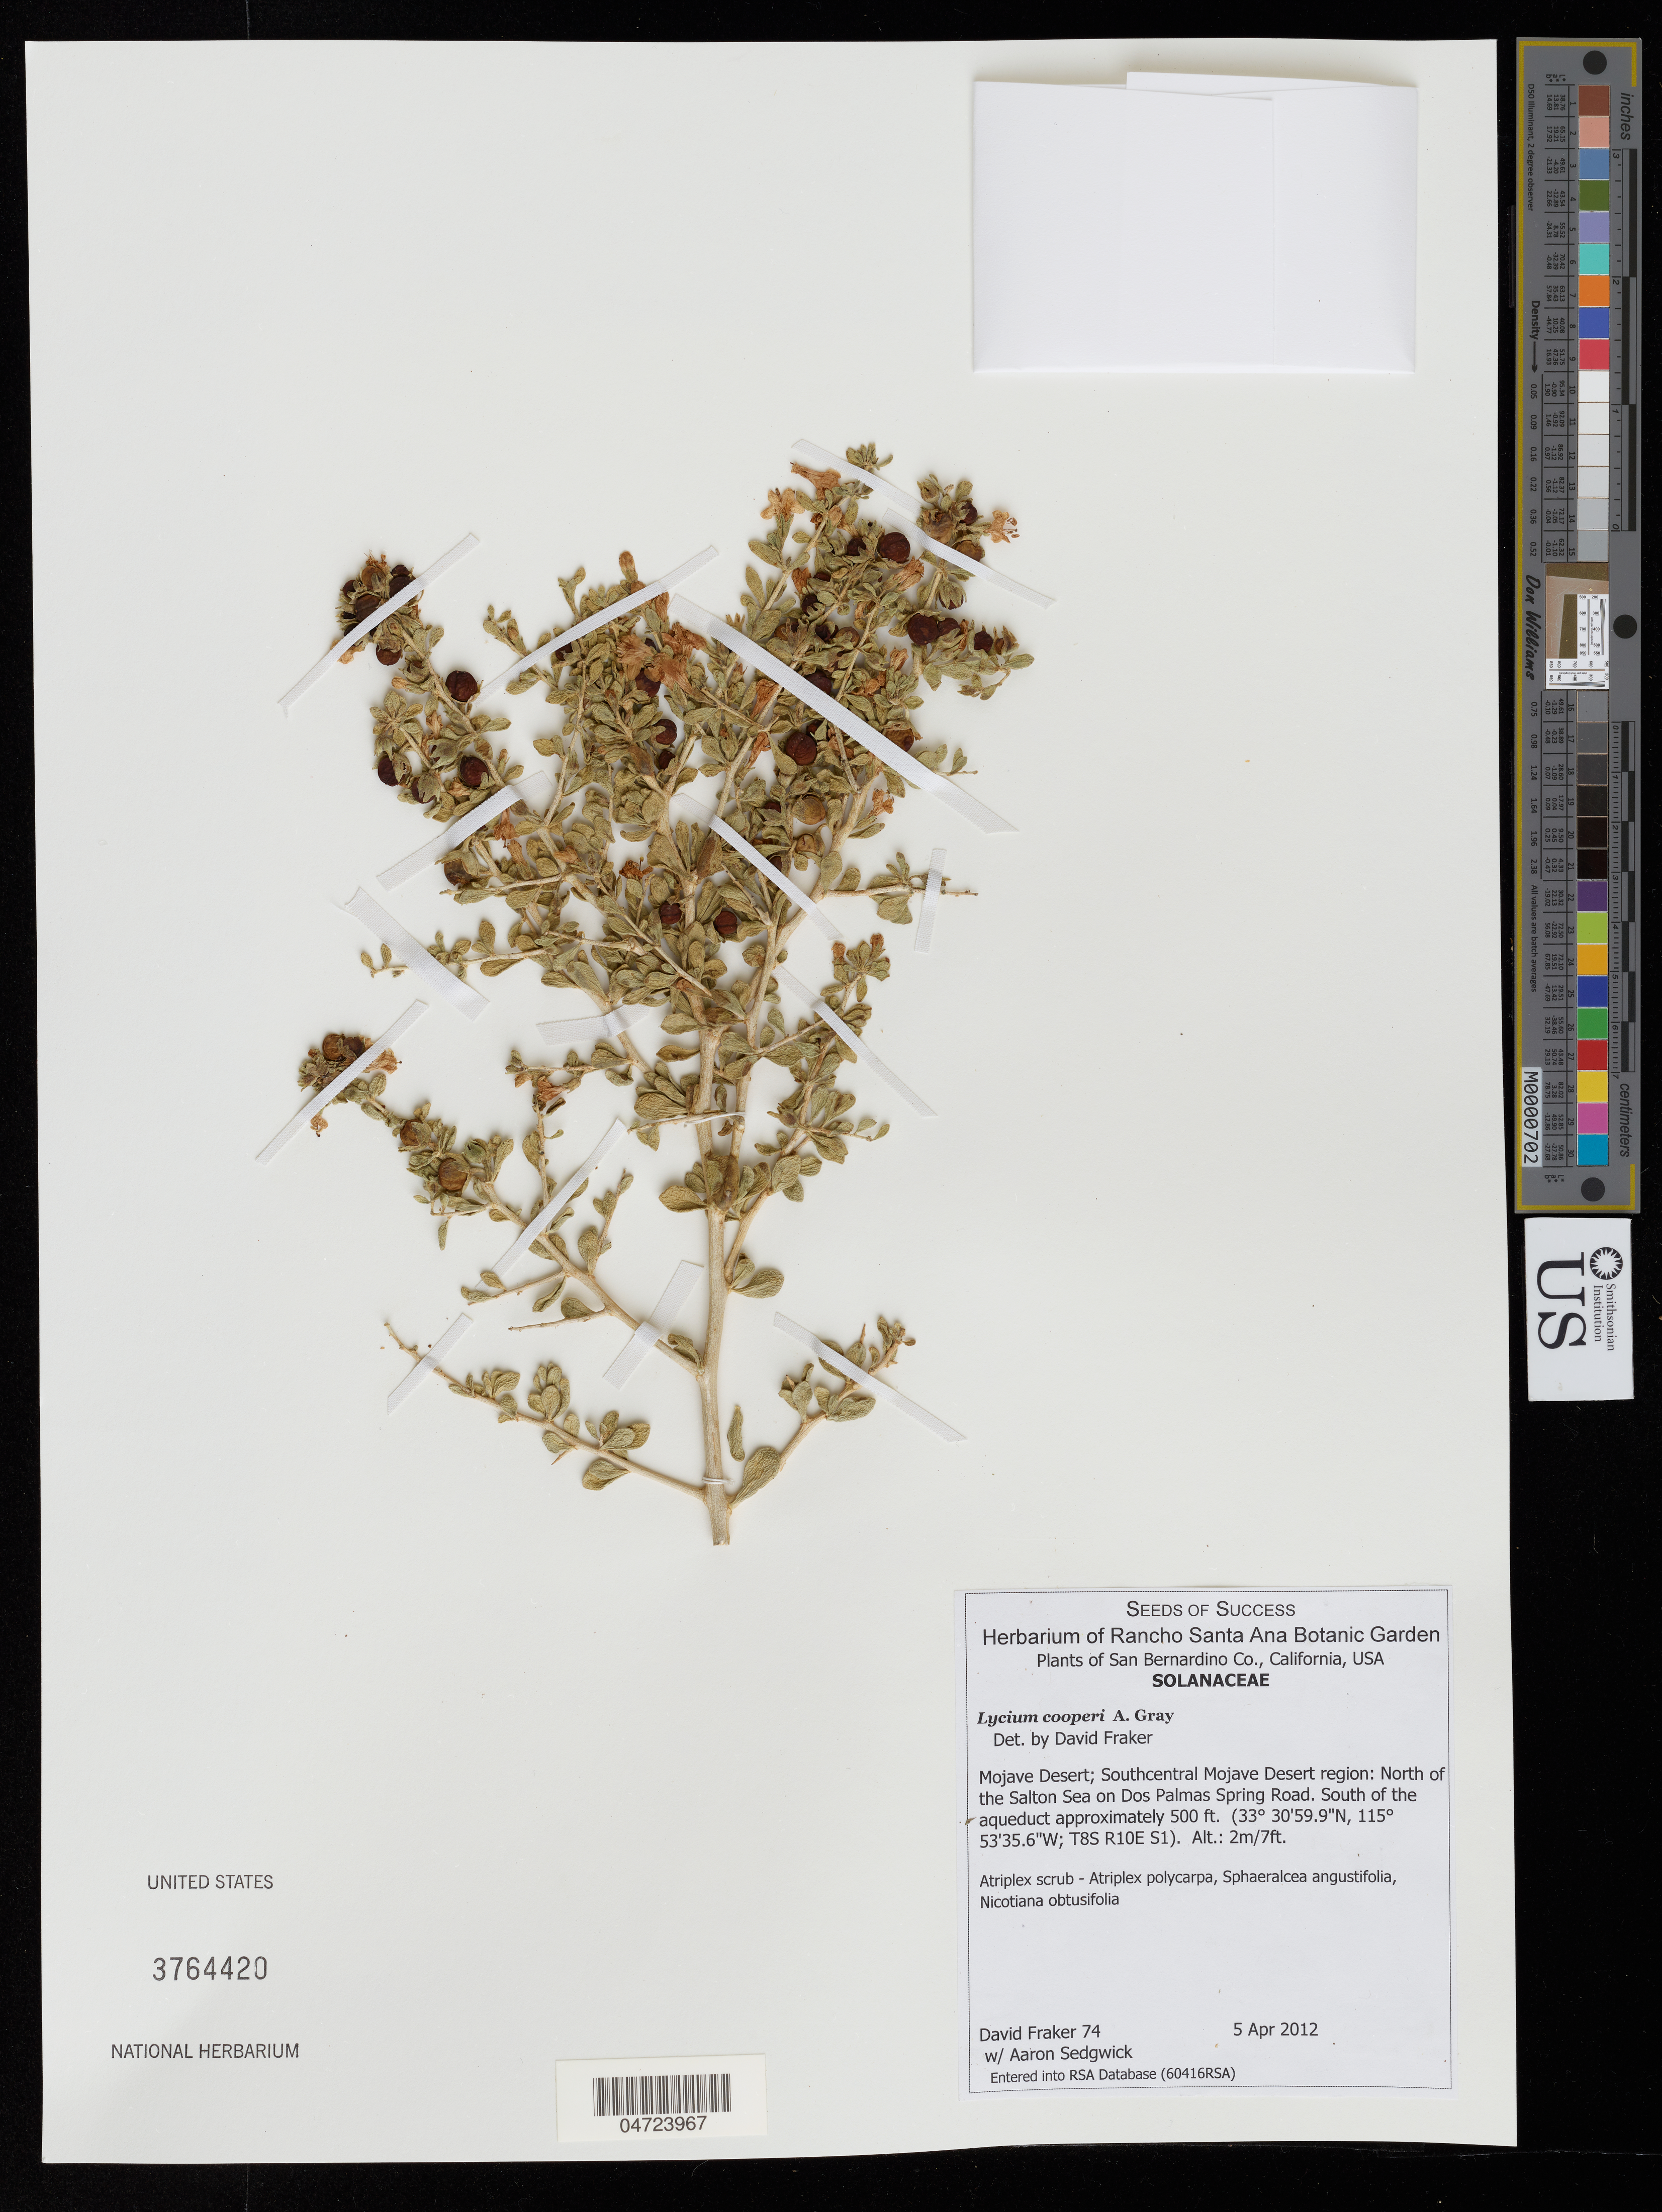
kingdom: Plantae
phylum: Tracheophyta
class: Magnoliopsida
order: Solanales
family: Solanaceae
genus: Lycium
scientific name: Lycium cooperi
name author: A. Gray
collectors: D. Fraker & A. Sedgwick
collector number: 74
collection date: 2012-04-05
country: United States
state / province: California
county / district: San Bernardino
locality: San Bernardino Co. Mojave Desert; Southcentral Mojave Desert region: North of the Salton Sea on Dos Palmas Spring Road. South of the aqueduct approximately 500 ft. (T8S R10E S1).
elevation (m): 2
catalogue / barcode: US 3764420